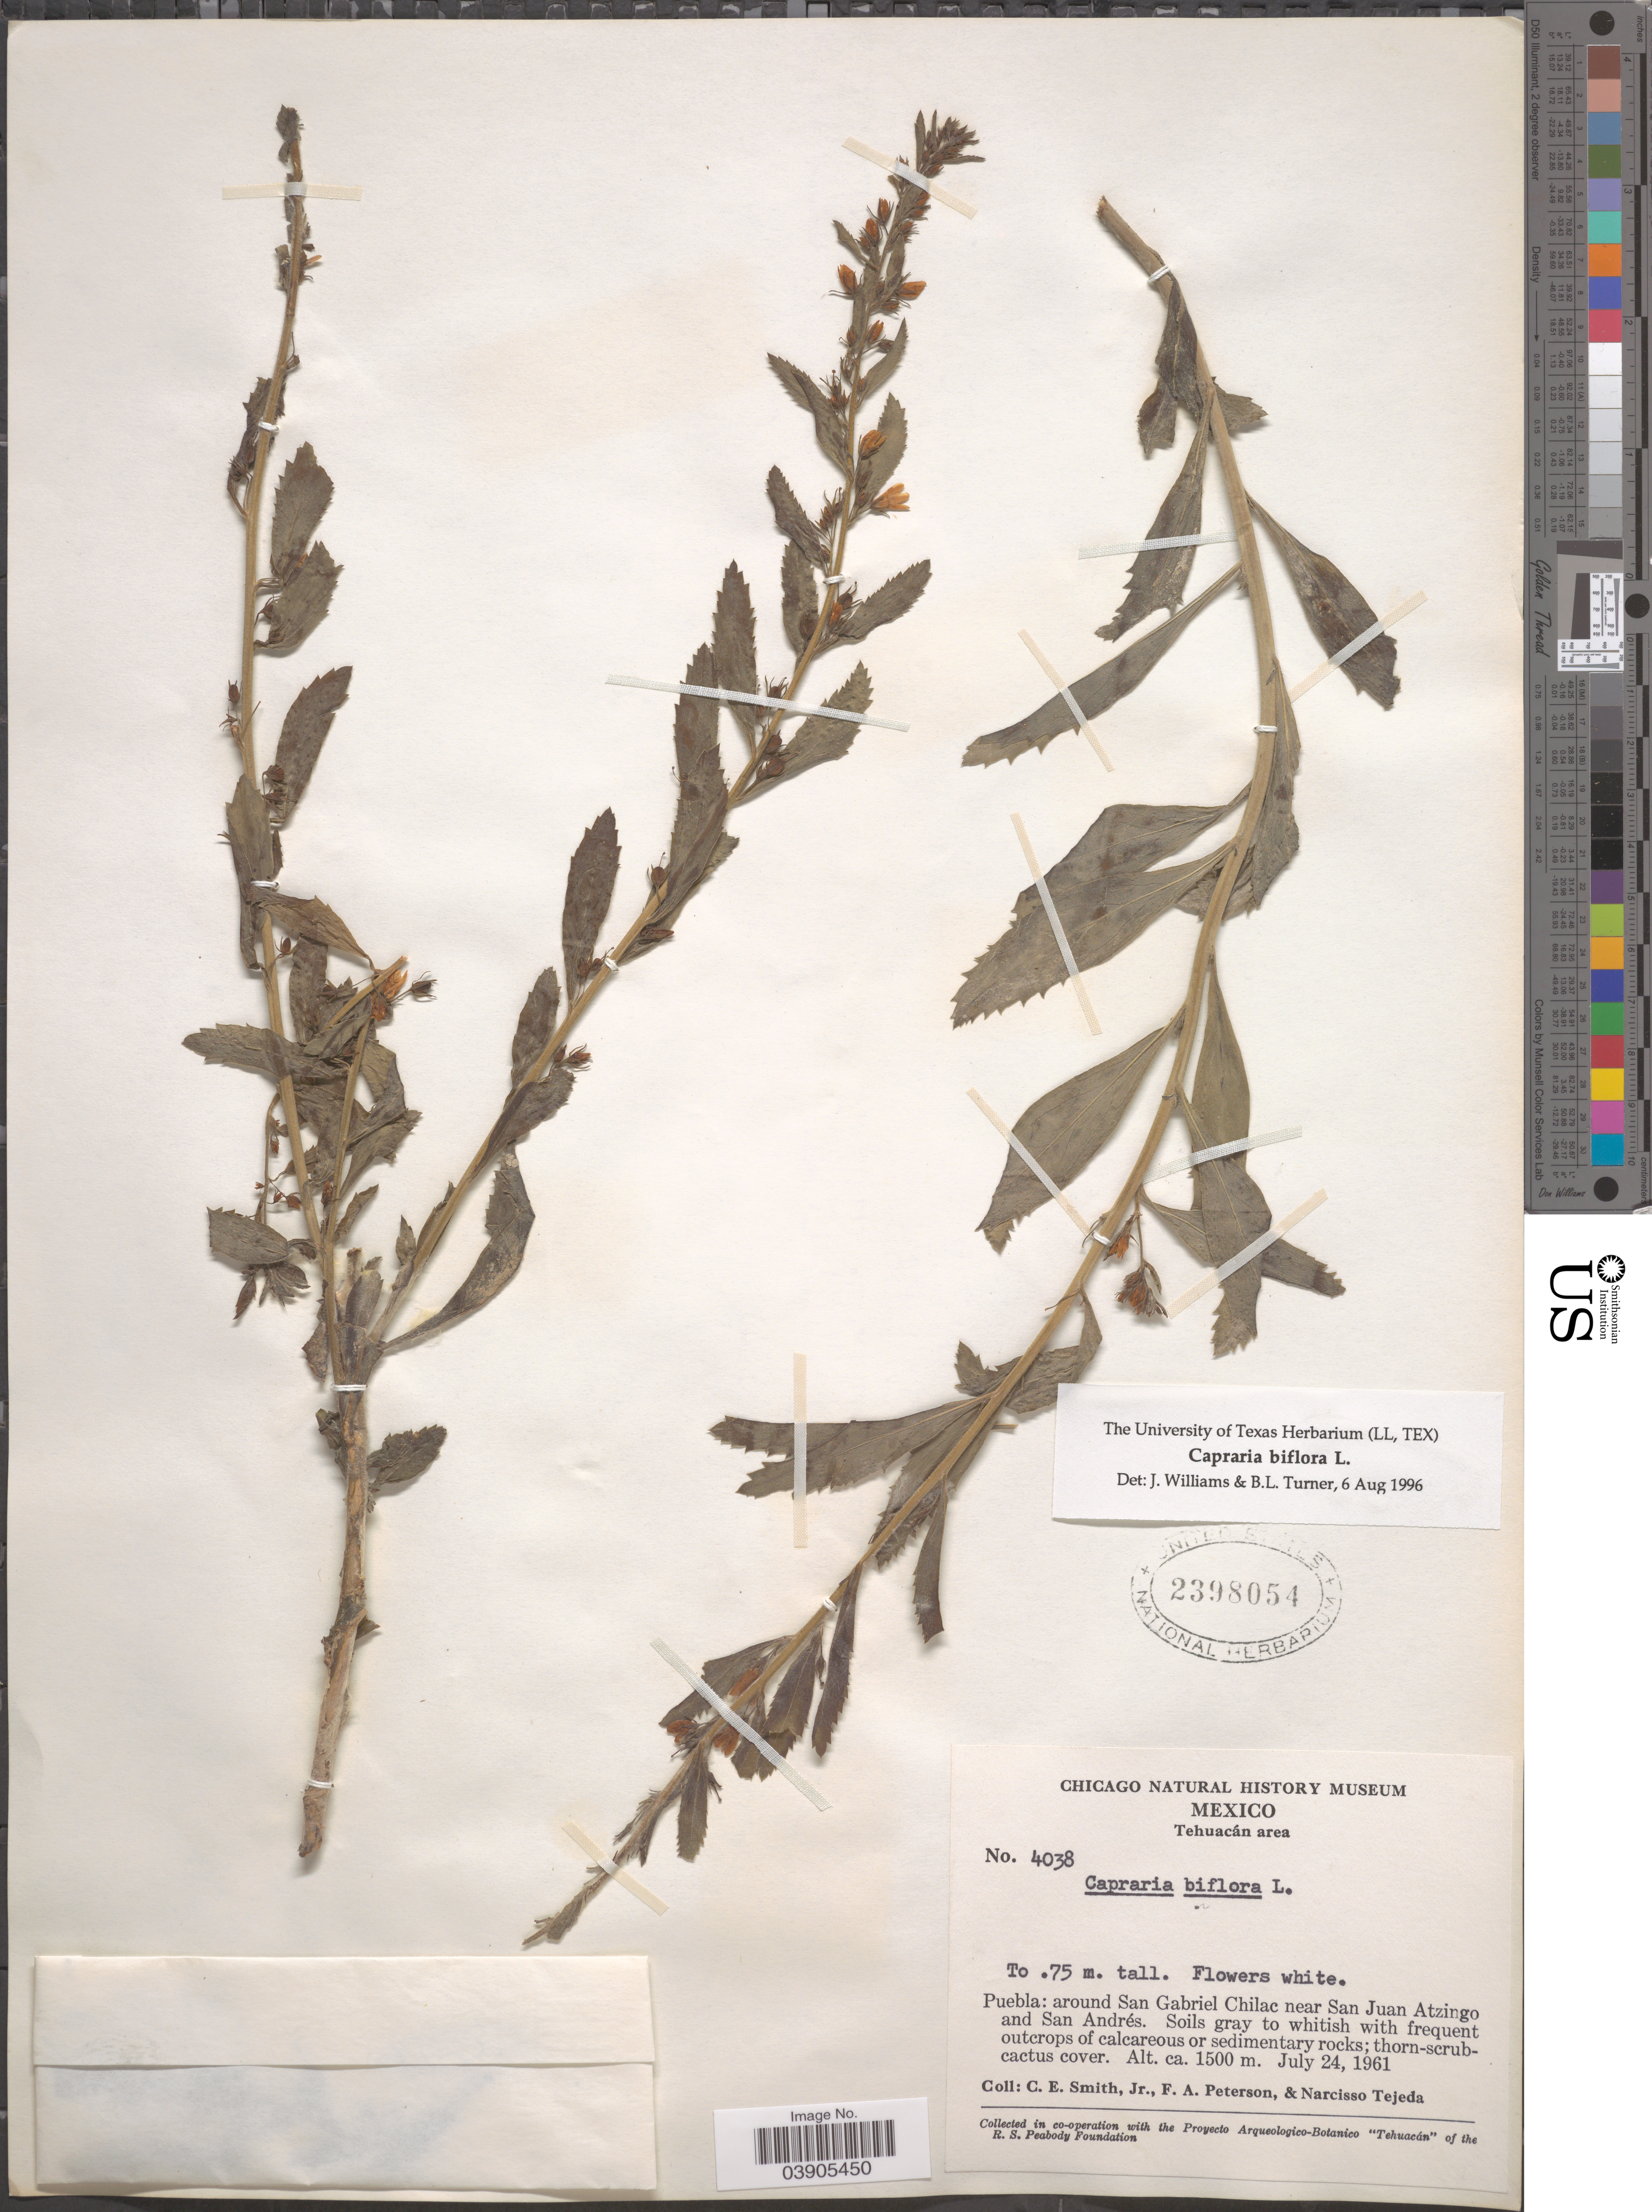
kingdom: Plantae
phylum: Tracheophyta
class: Magnoliopsida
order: Lamiales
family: Scrophulariaceae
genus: Capraria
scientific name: Capraria biflora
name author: L.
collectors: C. E. Smith Jr., F. A. Peterson & N. Tejeda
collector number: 4038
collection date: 1961-07-24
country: Mexico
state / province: Puebla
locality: Tehuacán area. Around San Gabriel Chilac near San Juan Atzingo and San Andrés.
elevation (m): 1500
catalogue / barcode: US 2398054